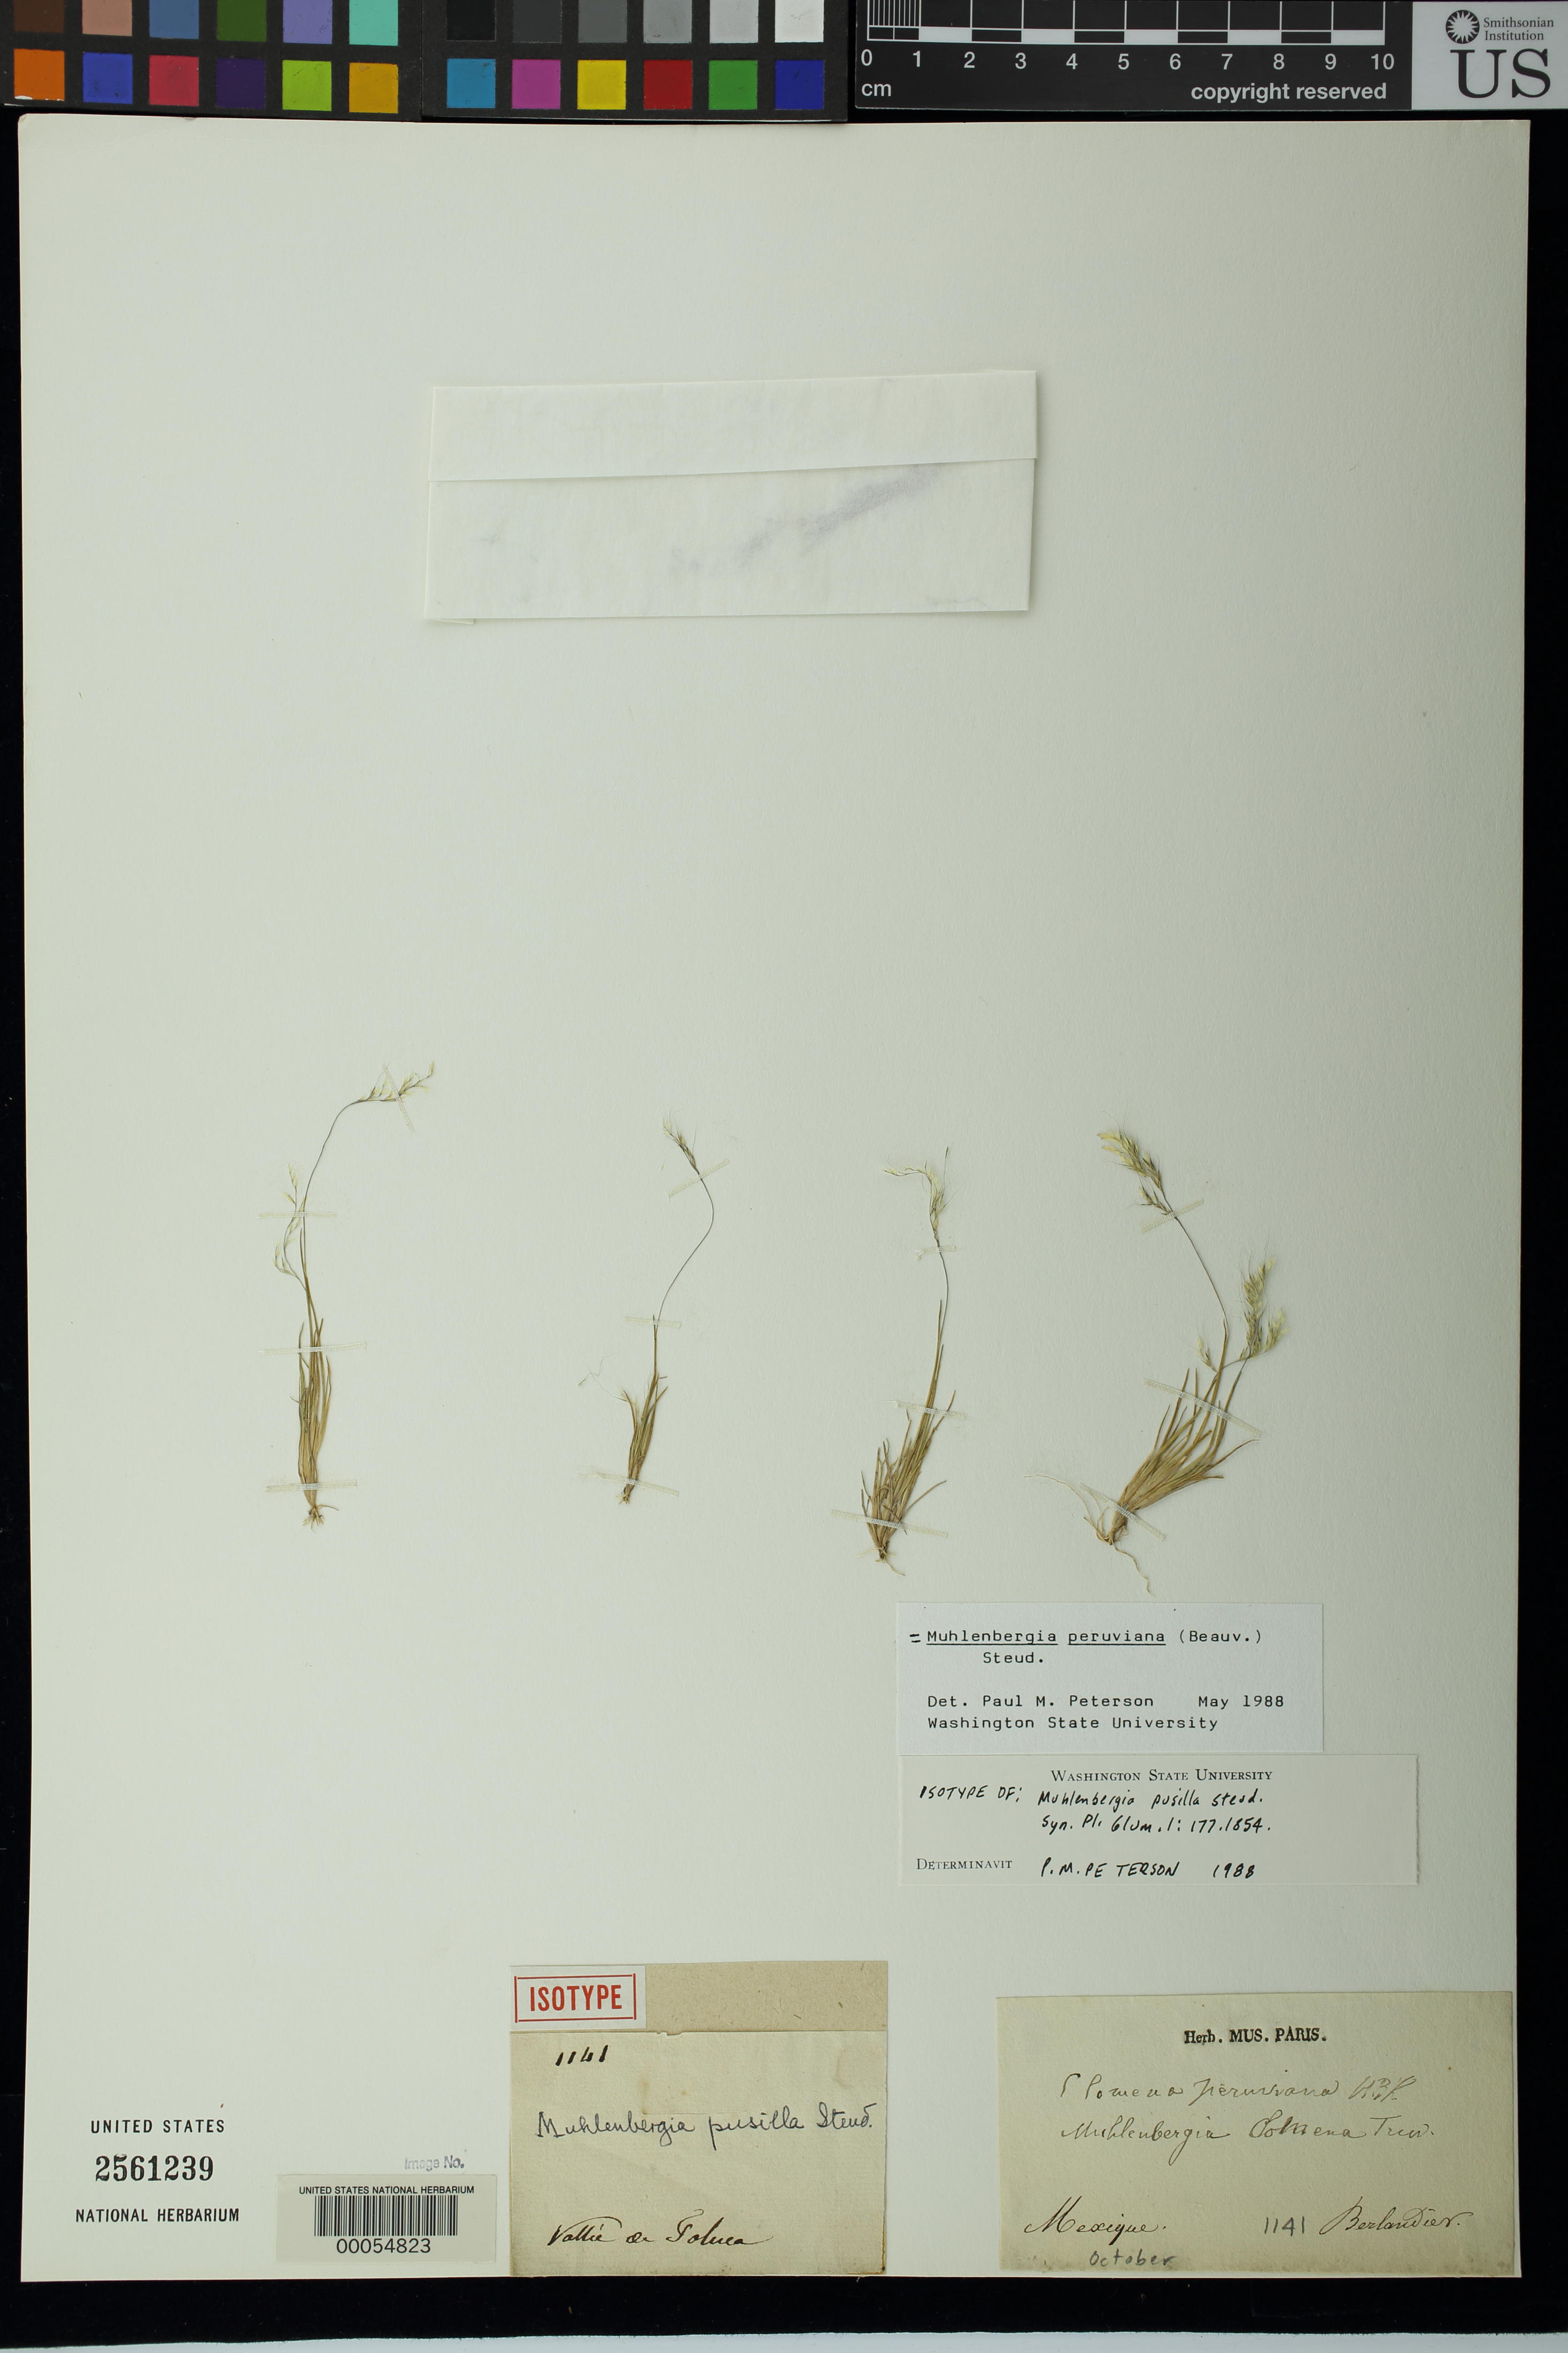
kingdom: Plantae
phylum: Tracheophyta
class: Liliopsida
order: Poales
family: Poaceae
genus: Muhlenbergia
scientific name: Muhlenbergia pusilla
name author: Steud.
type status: Isotype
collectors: J. L. Berlandier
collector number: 1141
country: Mexico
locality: Vallée de Toluca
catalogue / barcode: US 2561239